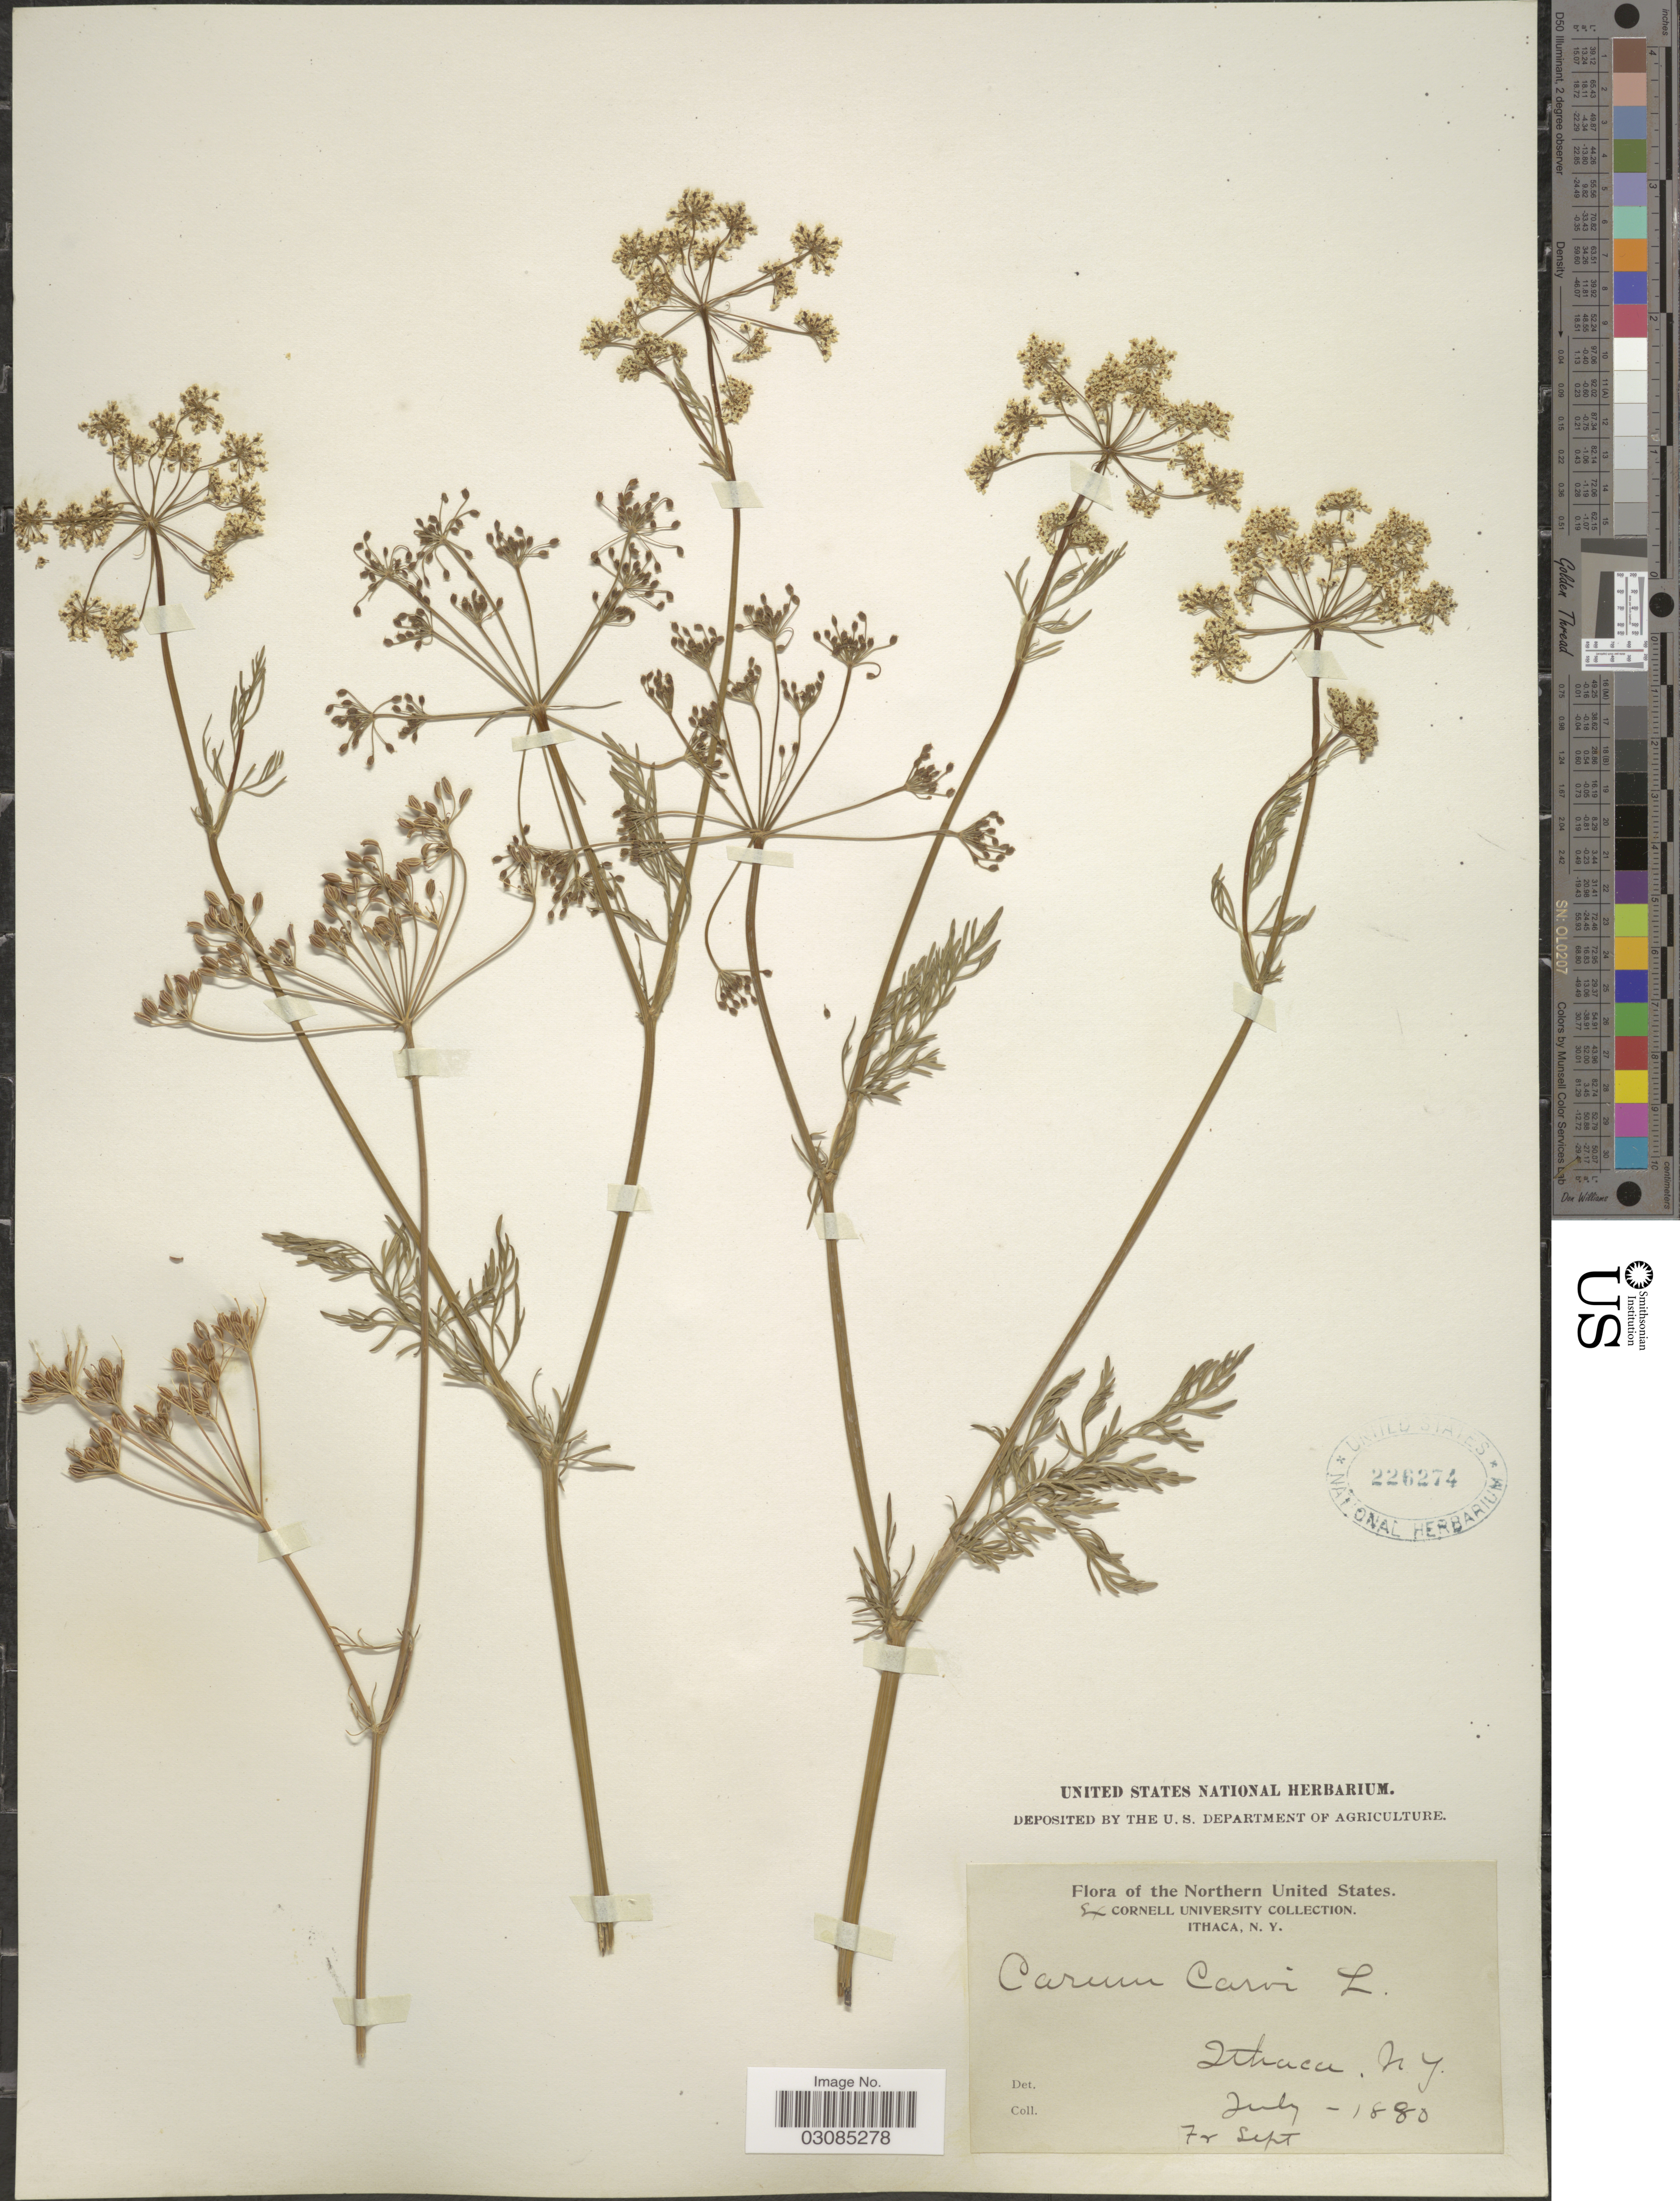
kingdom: Plantae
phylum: Tracheophyta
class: Magnoliopsida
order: Apiales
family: Apiaceae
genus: Carum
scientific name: Carum carvi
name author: L.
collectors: Cornell University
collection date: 1880-07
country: United States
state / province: New York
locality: Ithaca. NY. Northern United States.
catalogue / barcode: US 226274